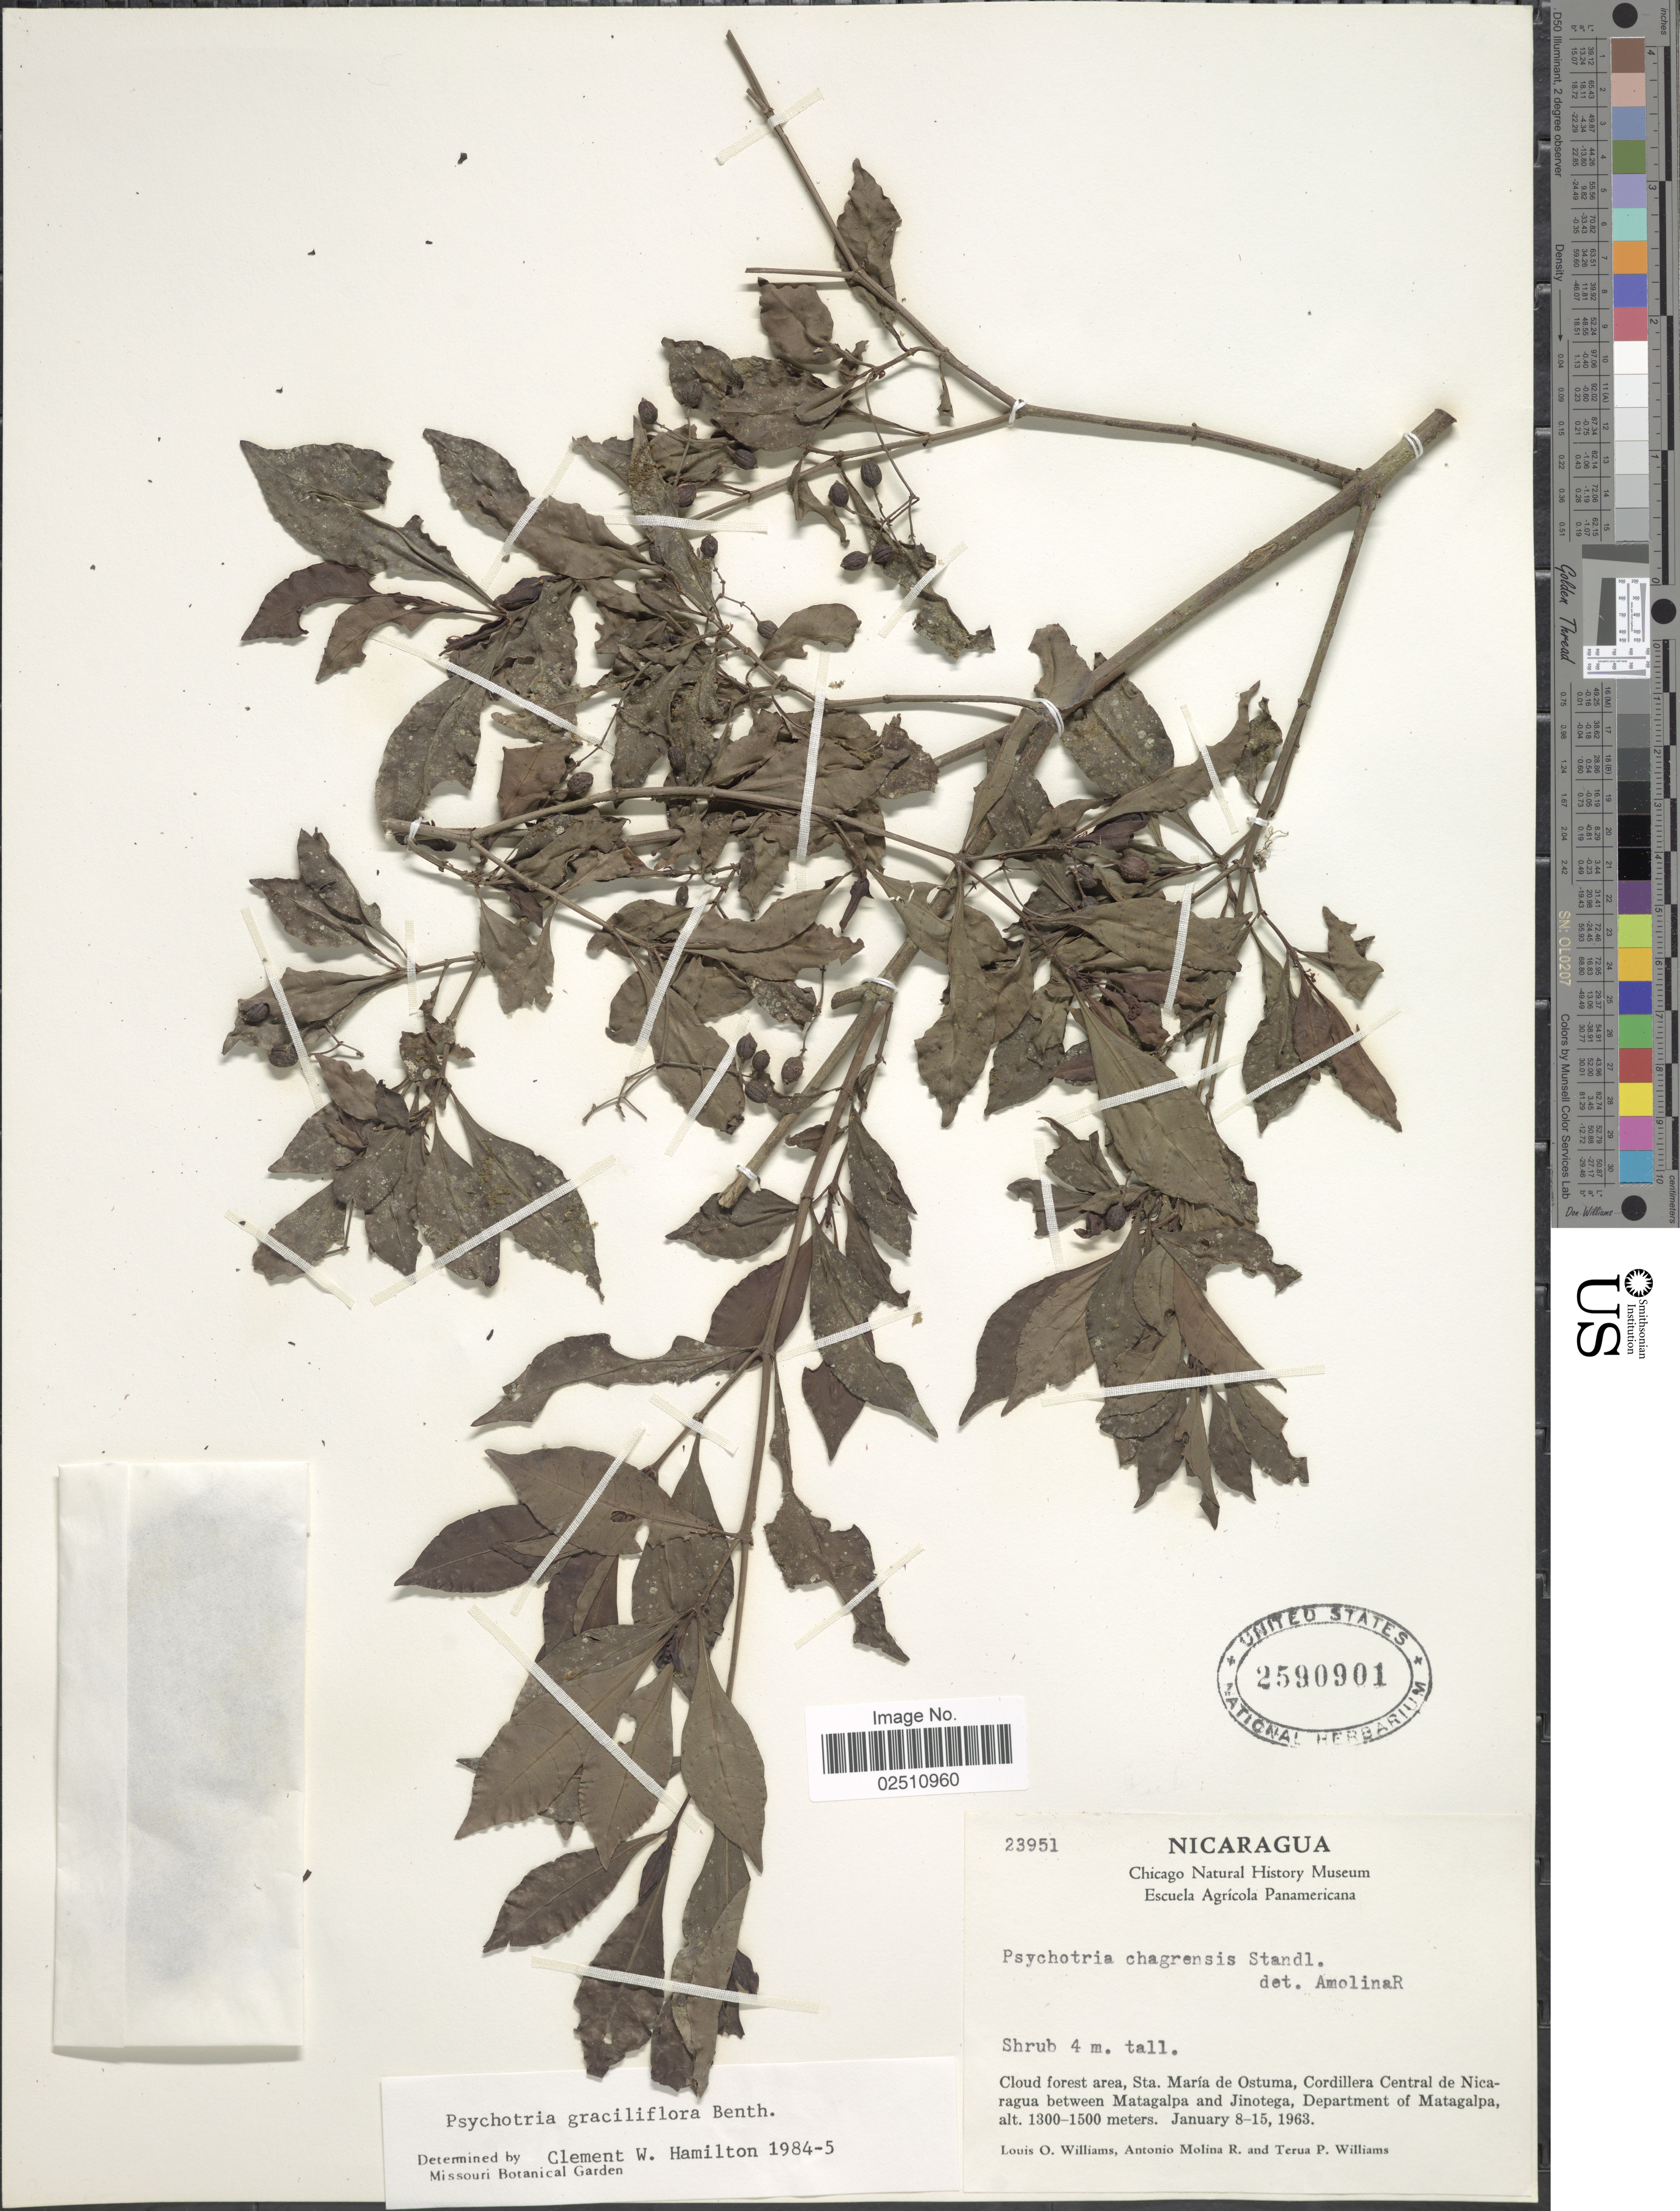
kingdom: Plantae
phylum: Tracheophyta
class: Magnoliopsida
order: Gentianales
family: Rubiaceae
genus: Psychotria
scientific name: Psychotria graciliflora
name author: Benth.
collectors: L. O. Williams, A. Molina R. & T. P. Williams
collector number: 23951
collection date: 1963-01-08/1963-01-15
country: Nicaragua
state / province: Matagalpa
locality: Cloud forest area, Sta. Maria de Ostuma, Cordillera Central de Nicaragua between Matagalpa and Jinotega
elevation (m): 1300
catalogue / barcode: US 2590901